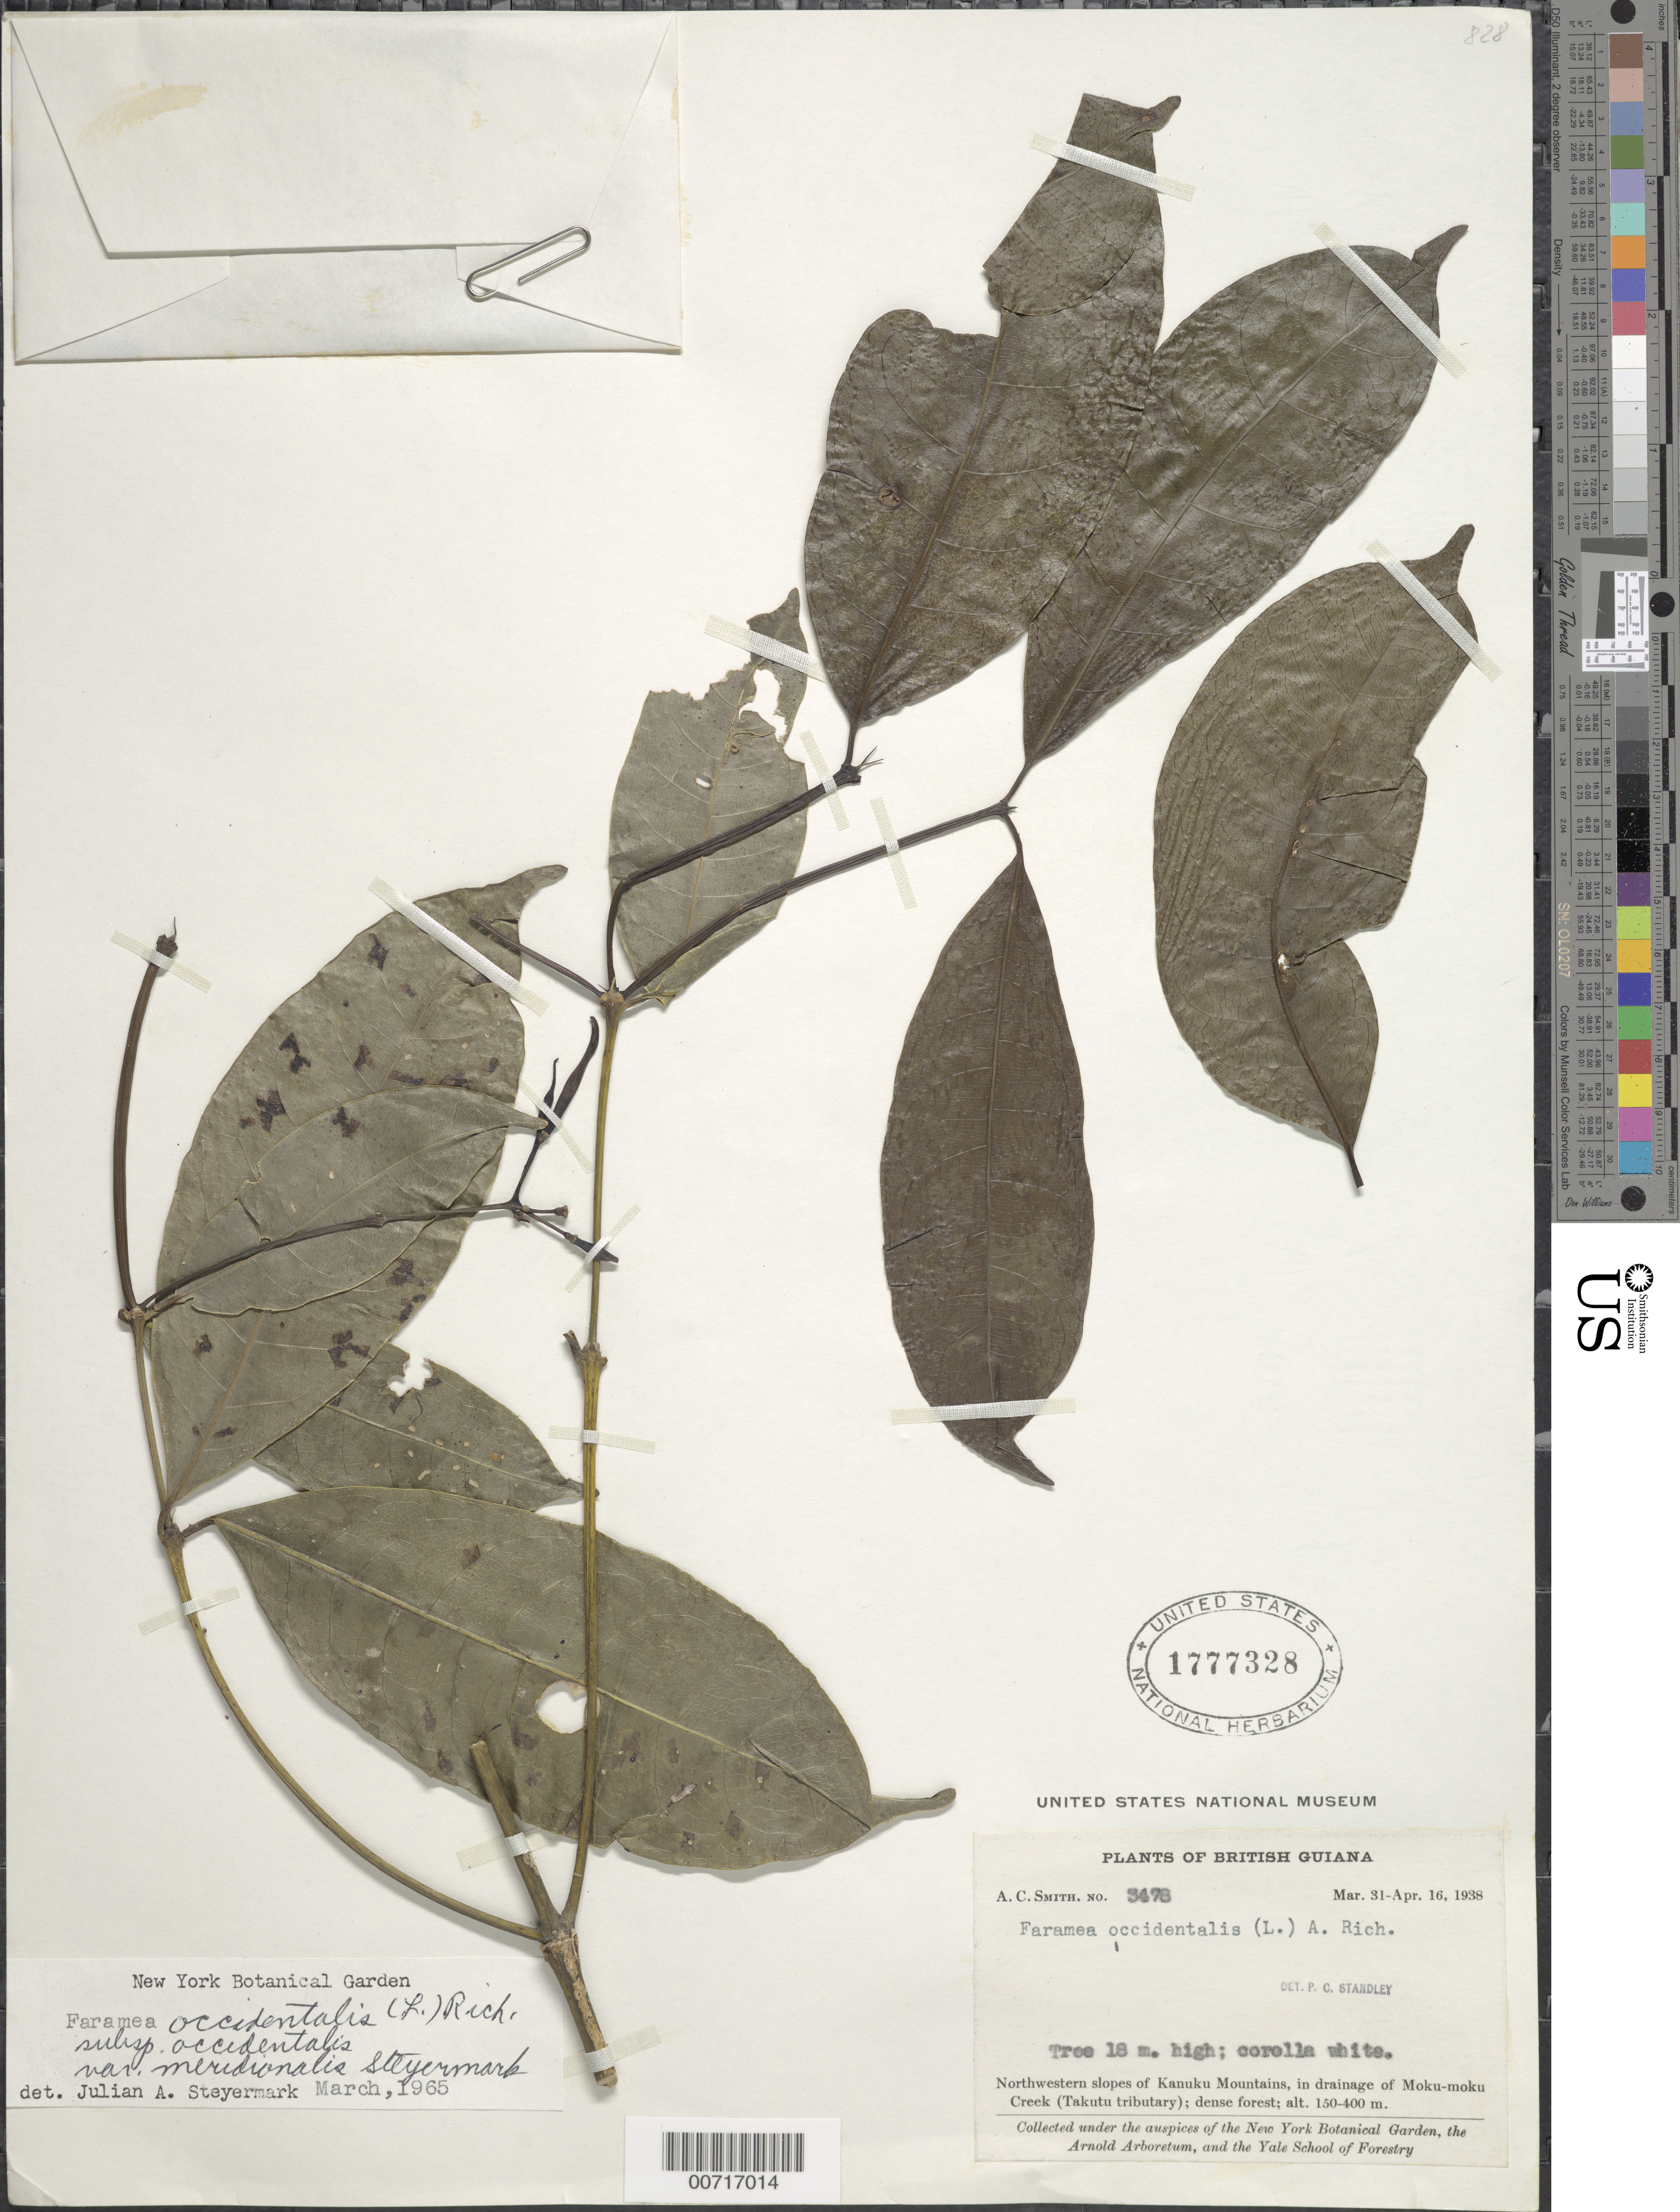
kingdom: Plantae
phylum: Tracheophyta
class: Magnoliopsida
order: Gentianales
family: Rubiaceae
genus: Faramea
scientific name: Faramea occidentalis subsp. occidentalis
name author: (L.) A. Rich.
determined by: Steyermark, Julian A., (VEN)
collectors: A. C. Smith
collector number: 3478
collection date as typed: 31-Mar-38 to 16-Apr-38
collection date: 1938-03-31/1938-04-16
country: Guyana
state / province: U. Takutu-U. Essequibo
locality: Kanuku Mts., NW slopes, in drainage of Moku-moku Creek (Takutu tributary)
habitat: Dense forest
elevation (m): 150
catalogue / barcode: US 1777328